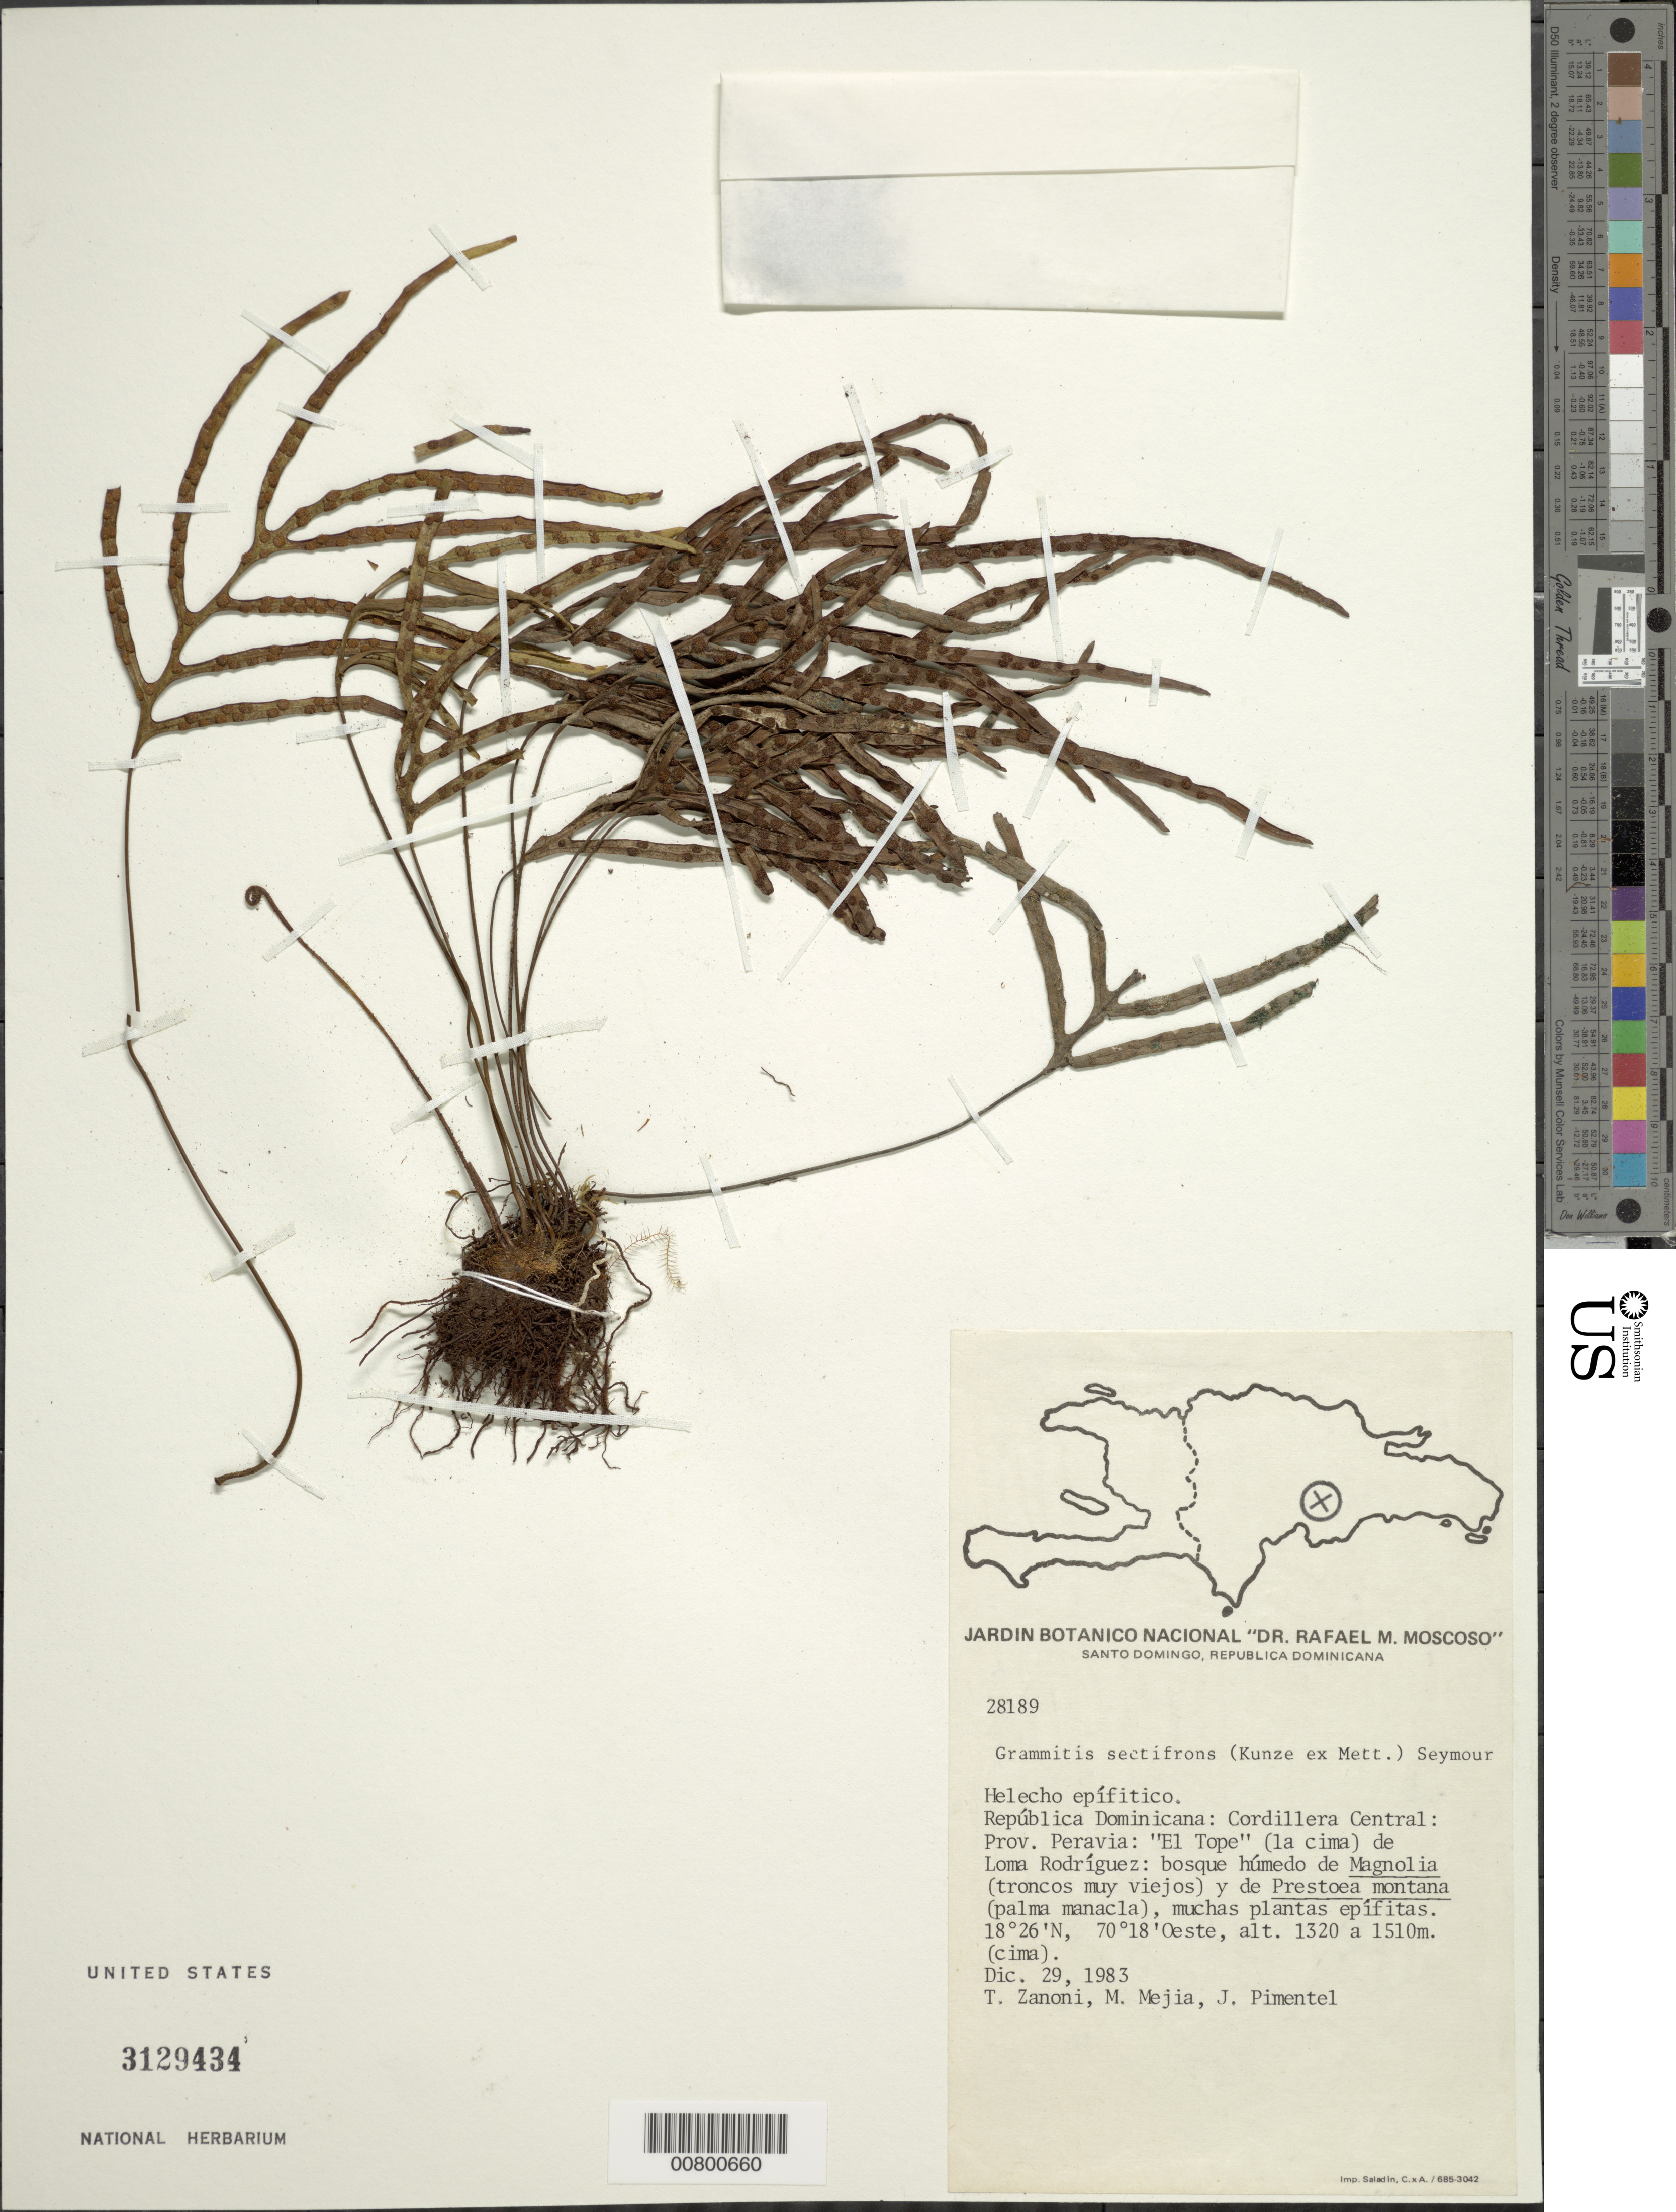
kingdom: Plantae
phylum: Tracheophyta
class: Polypodiopsida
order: Polypodiales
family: Polypodiaceae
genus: Zygophlebia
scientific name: Zygophlebia sectifrons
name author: (Kunze ex Mett.) L.E. Bishop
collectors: T. A. Zanoni, M. Mejia & J. Pimentel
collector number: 28189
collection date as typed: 29 Dec 1983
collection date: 1983-12-29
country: Dominican Republic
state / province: Peravia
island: Hispaniola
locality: Cordillera Central, "El Tope" (la cima) de Loma Rodríguez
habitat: Bosque numedo de Magnolia (troncos muy viejos) y de Prestoea montant (palma manacla), muchas plantas epifitas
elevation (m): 1320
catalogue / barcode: US 3129434